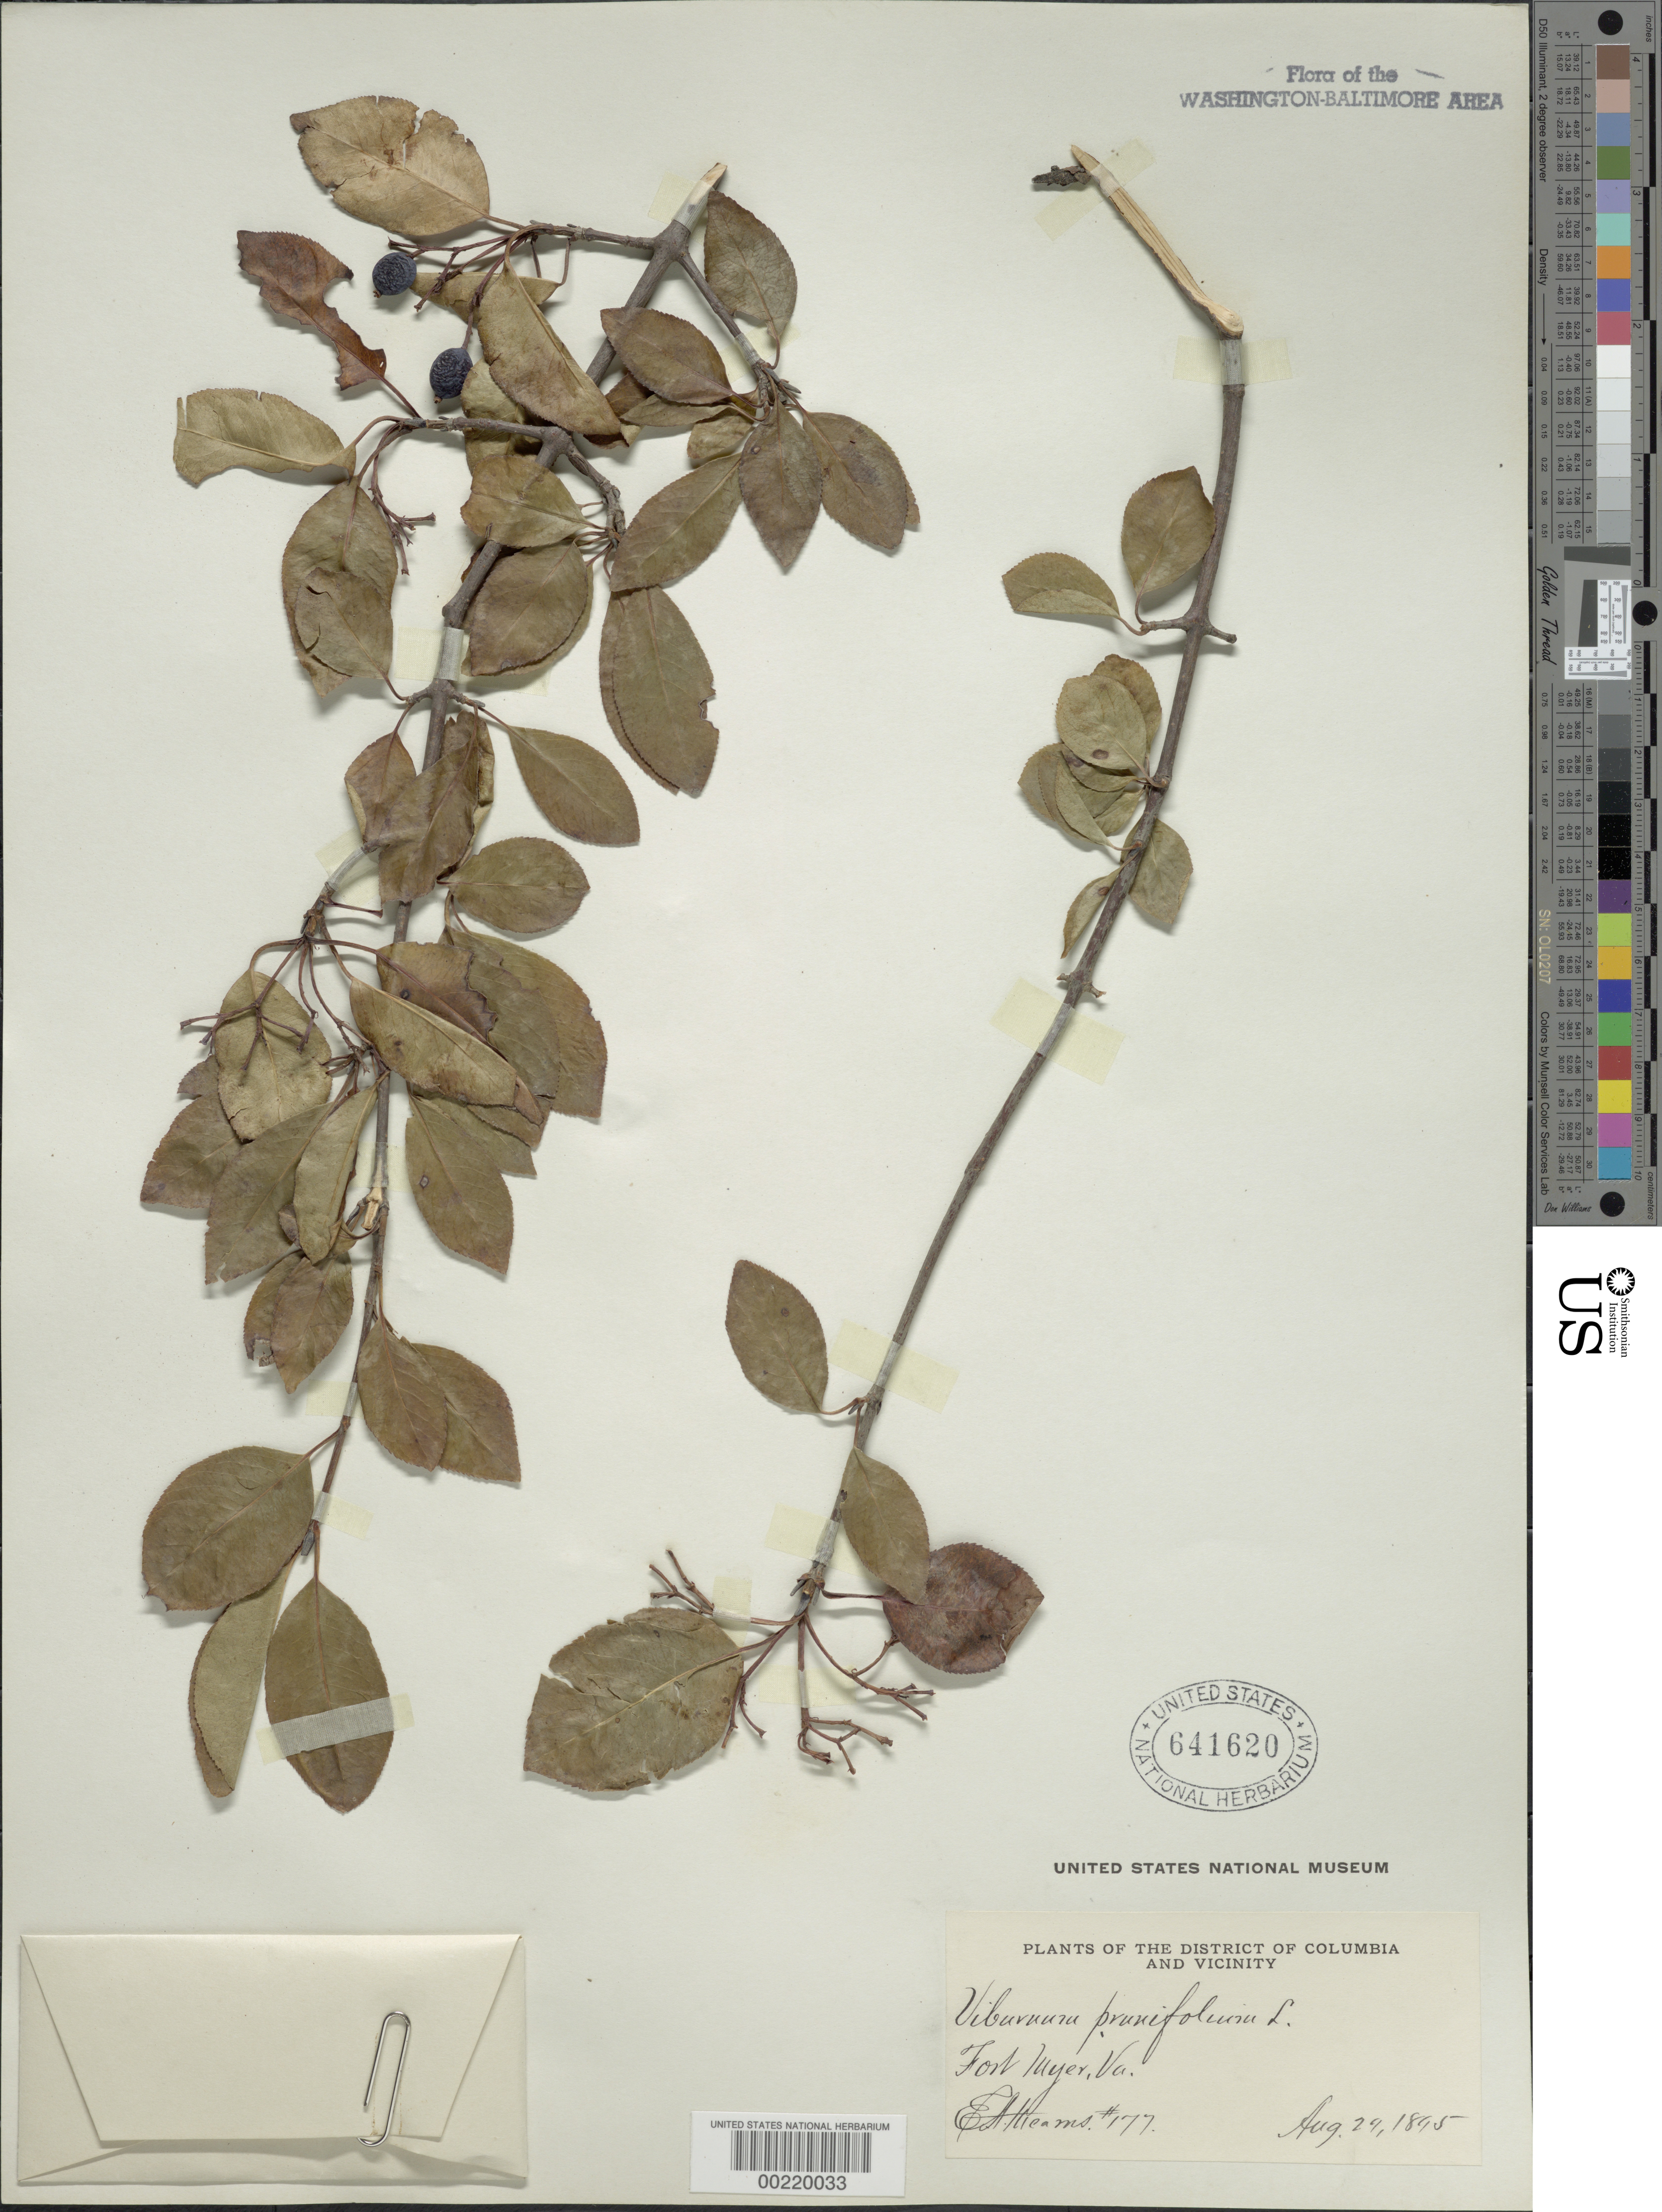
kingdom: Plantae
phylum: Tracheophyta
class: Magnoliopsida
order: Dipsacales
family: Viburnaceae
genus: Viburnum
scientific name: Viburnum prunifolium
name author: L.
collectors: E. A. Mearns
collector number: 177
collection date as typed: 29 Aug 1895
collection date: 1895-08-29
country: United States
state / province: Virginia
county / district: Arlington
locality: Ft. Myer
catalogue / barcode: US 641620